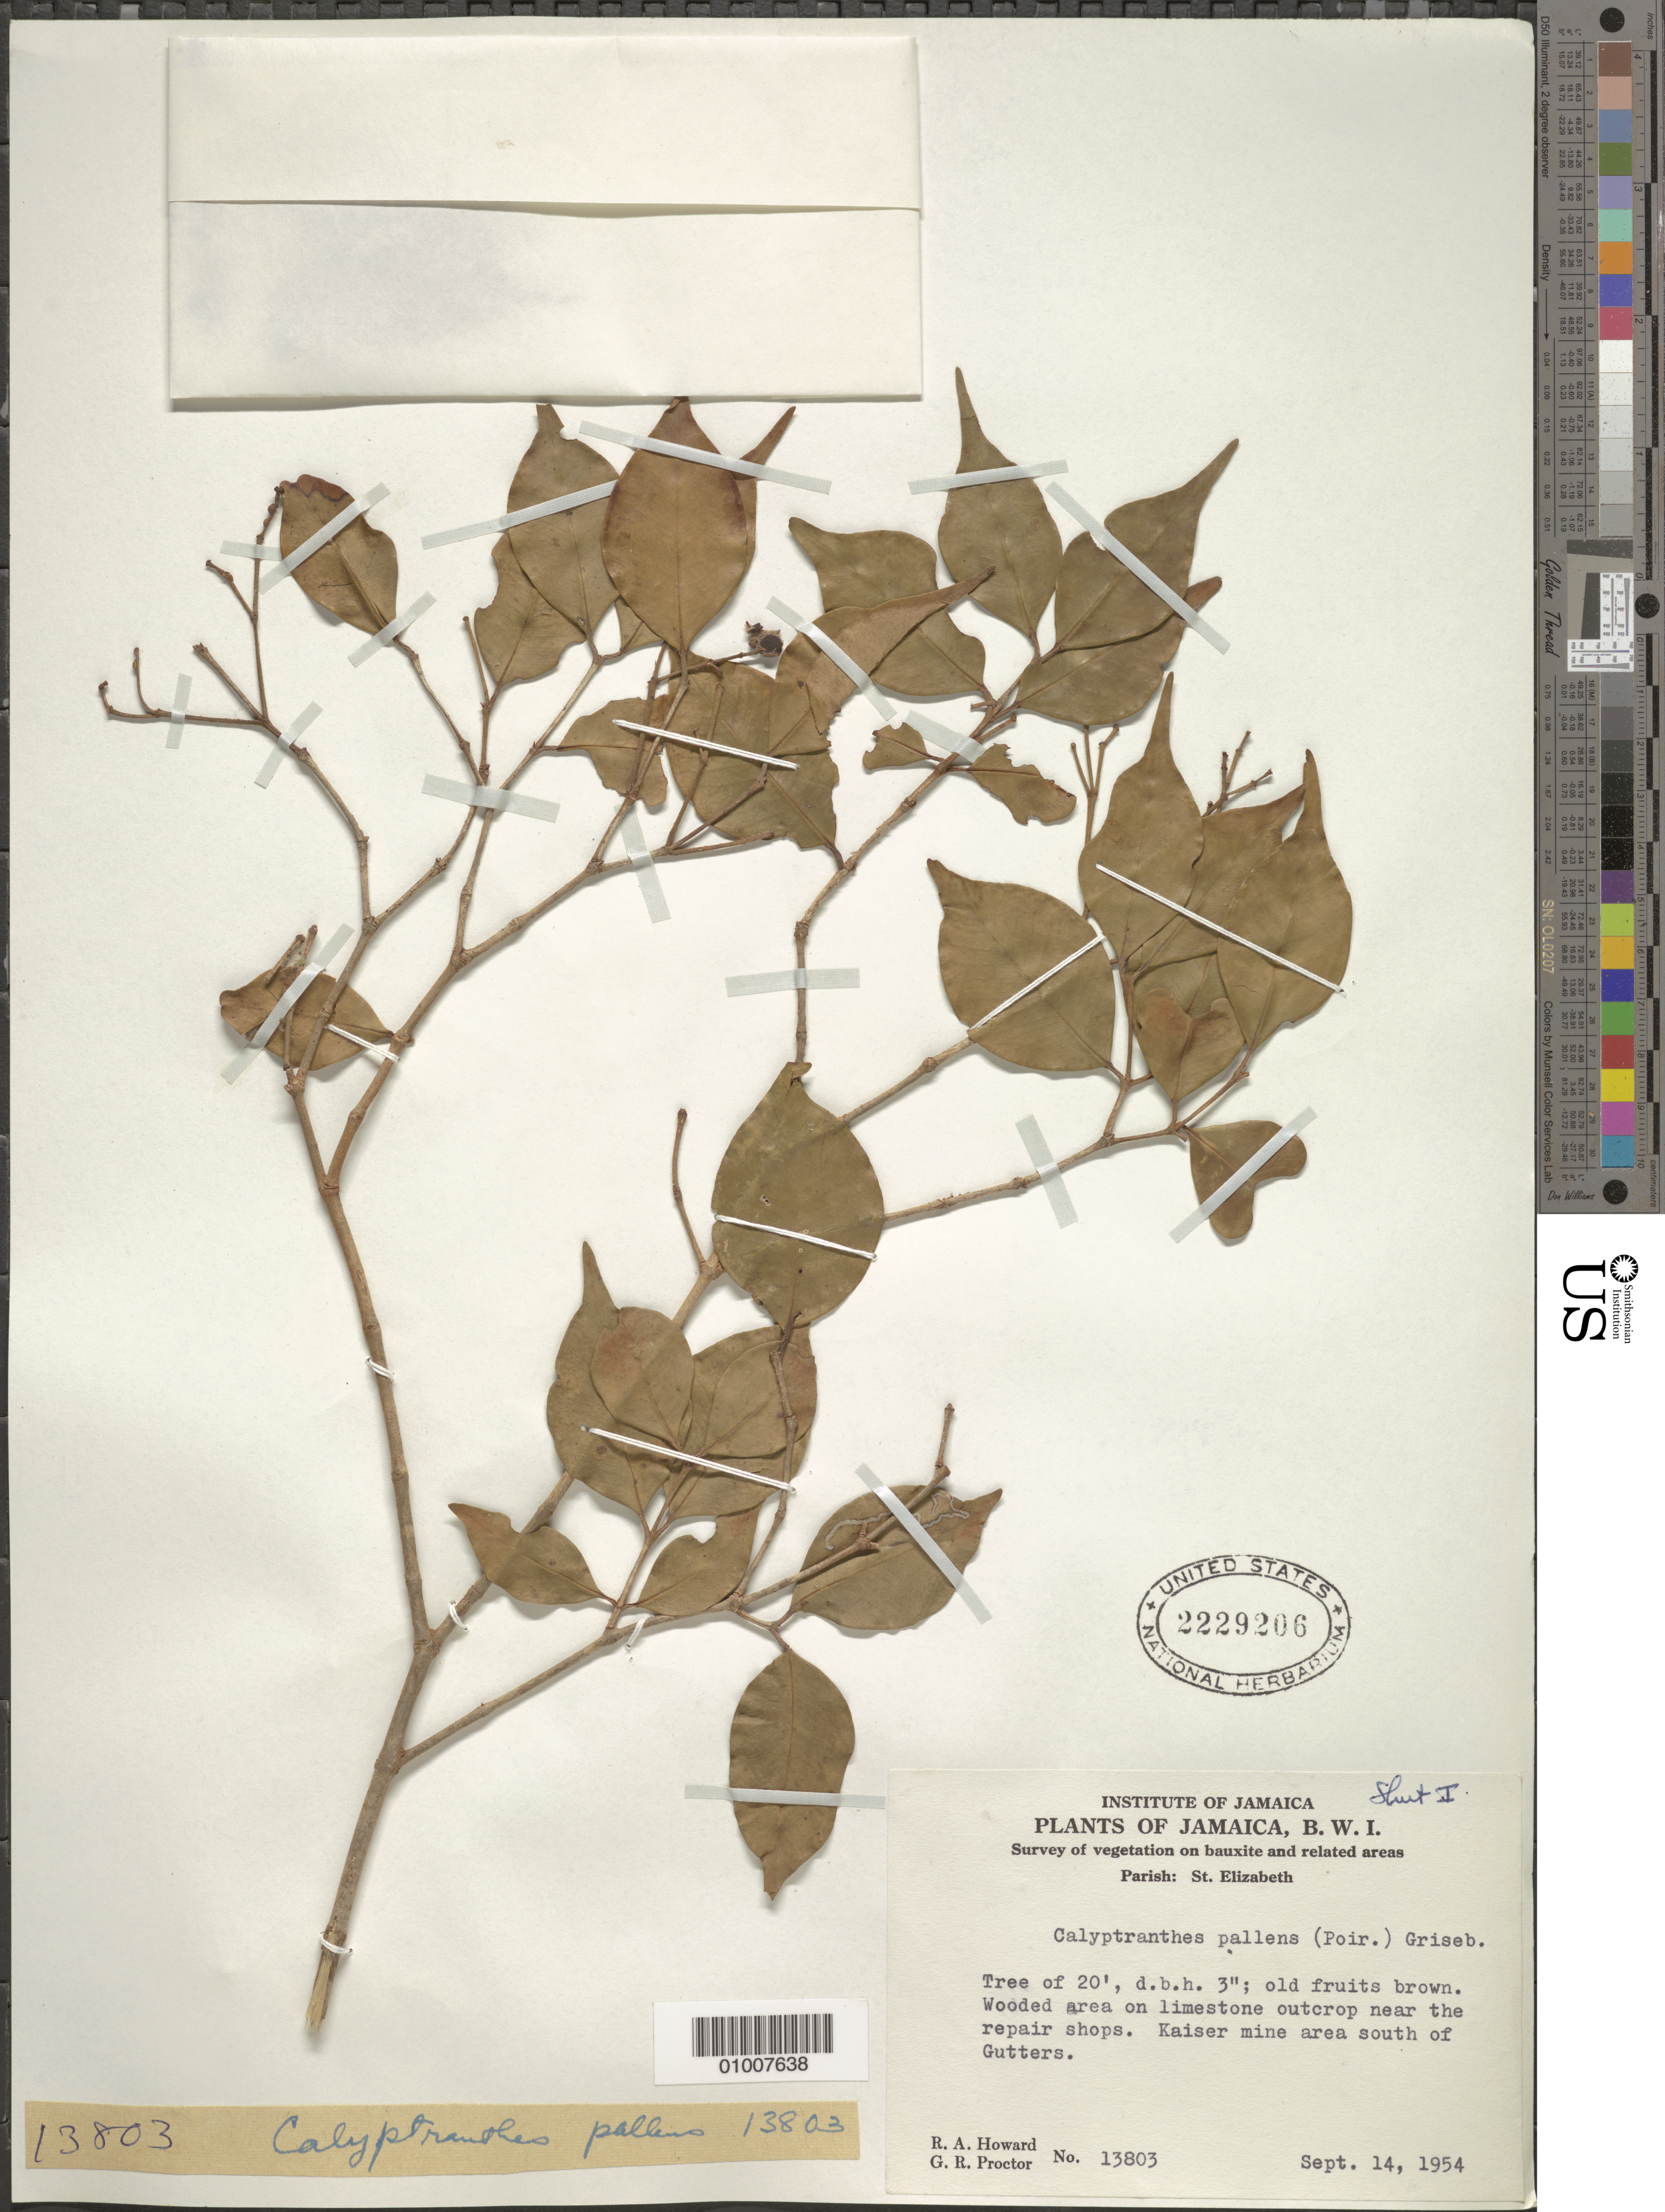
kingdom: Plantae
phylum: Tracheophyta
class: Magnoliopsida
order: Myrtales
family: Myrtaceae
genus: Myrcia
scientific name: Myrcia neopallens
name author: A.R. Lourenço & E. Lucas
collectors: R. A. Howard & G. R. Proctor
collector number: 13803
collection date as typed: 14 Sep 1954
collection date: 1954-09-14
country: Jamaica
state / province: Saint Elizabeth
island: Jamaica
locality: Kaiser mine area south of Gutters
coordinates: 0 N, 0 E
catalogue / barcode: US 2229206